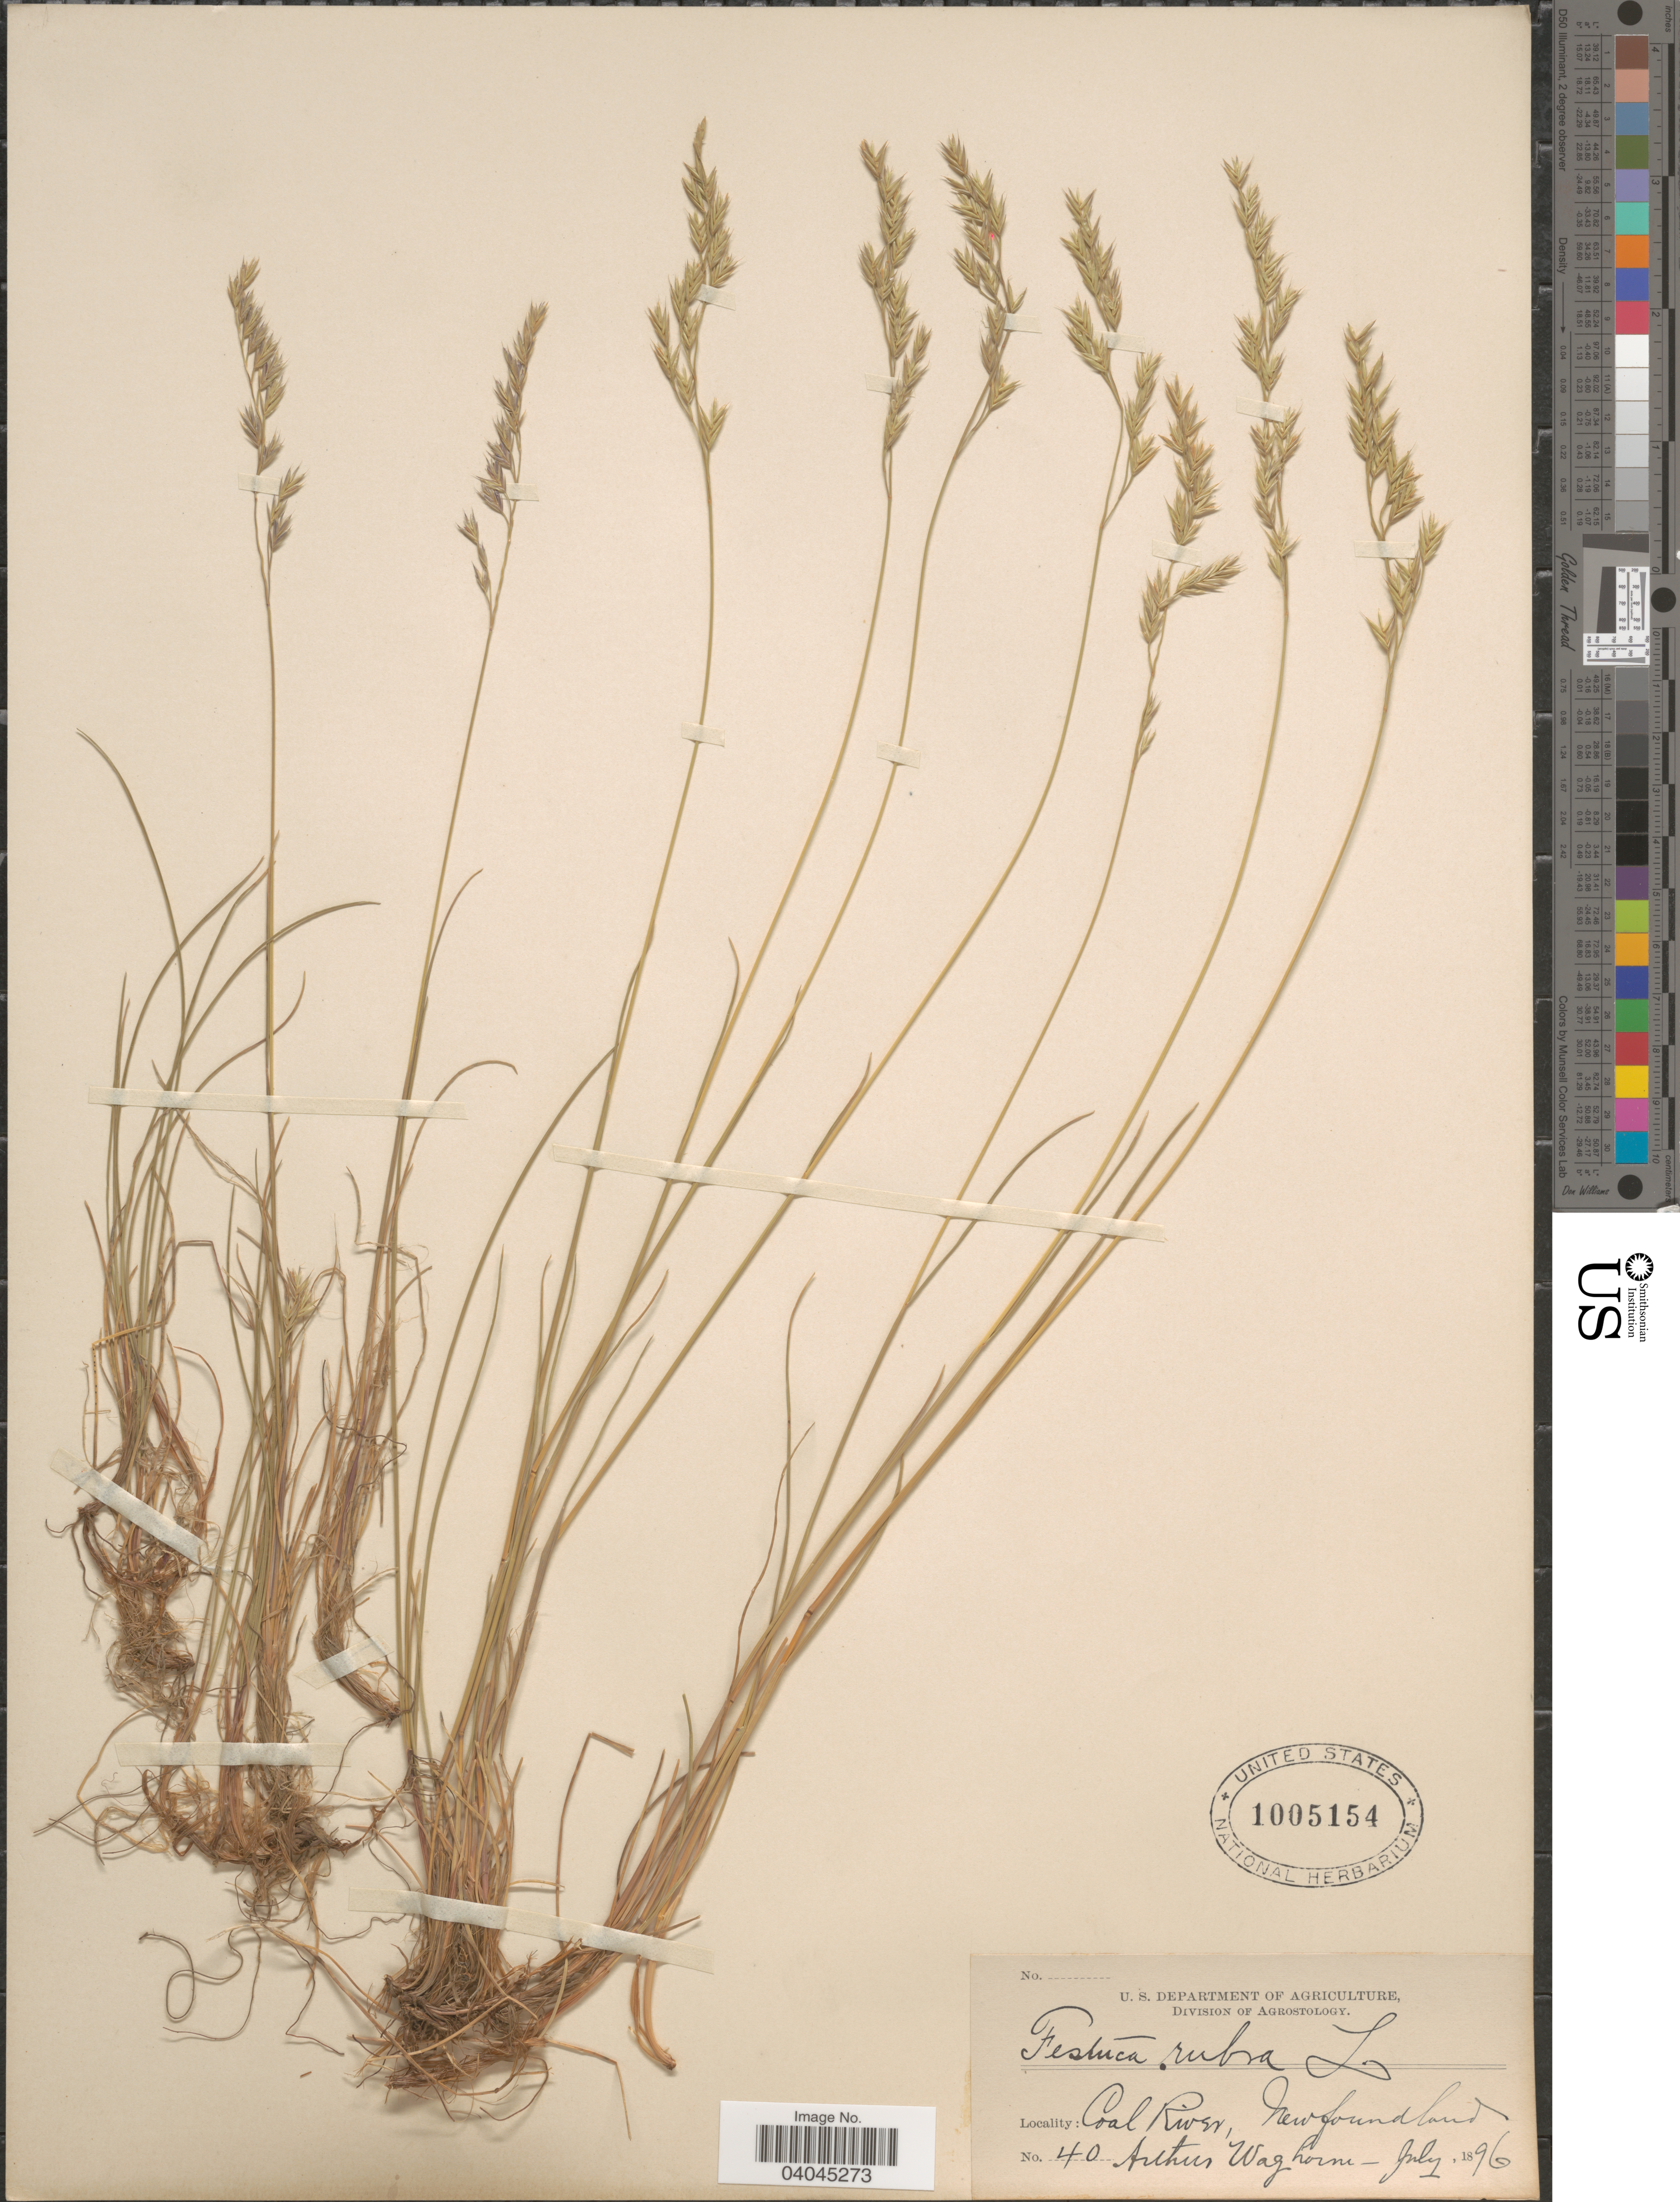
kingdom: Plantae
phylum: Tracheophyta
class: Liliopsida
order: Poales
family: Poaceae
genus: Festuca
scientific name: Festuca rubra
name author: L.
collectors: A. Waghorne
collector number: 40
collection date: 1896-07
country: Canada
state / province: Newfoundland and Labrador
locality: Coal River.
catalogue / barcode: US 1005154